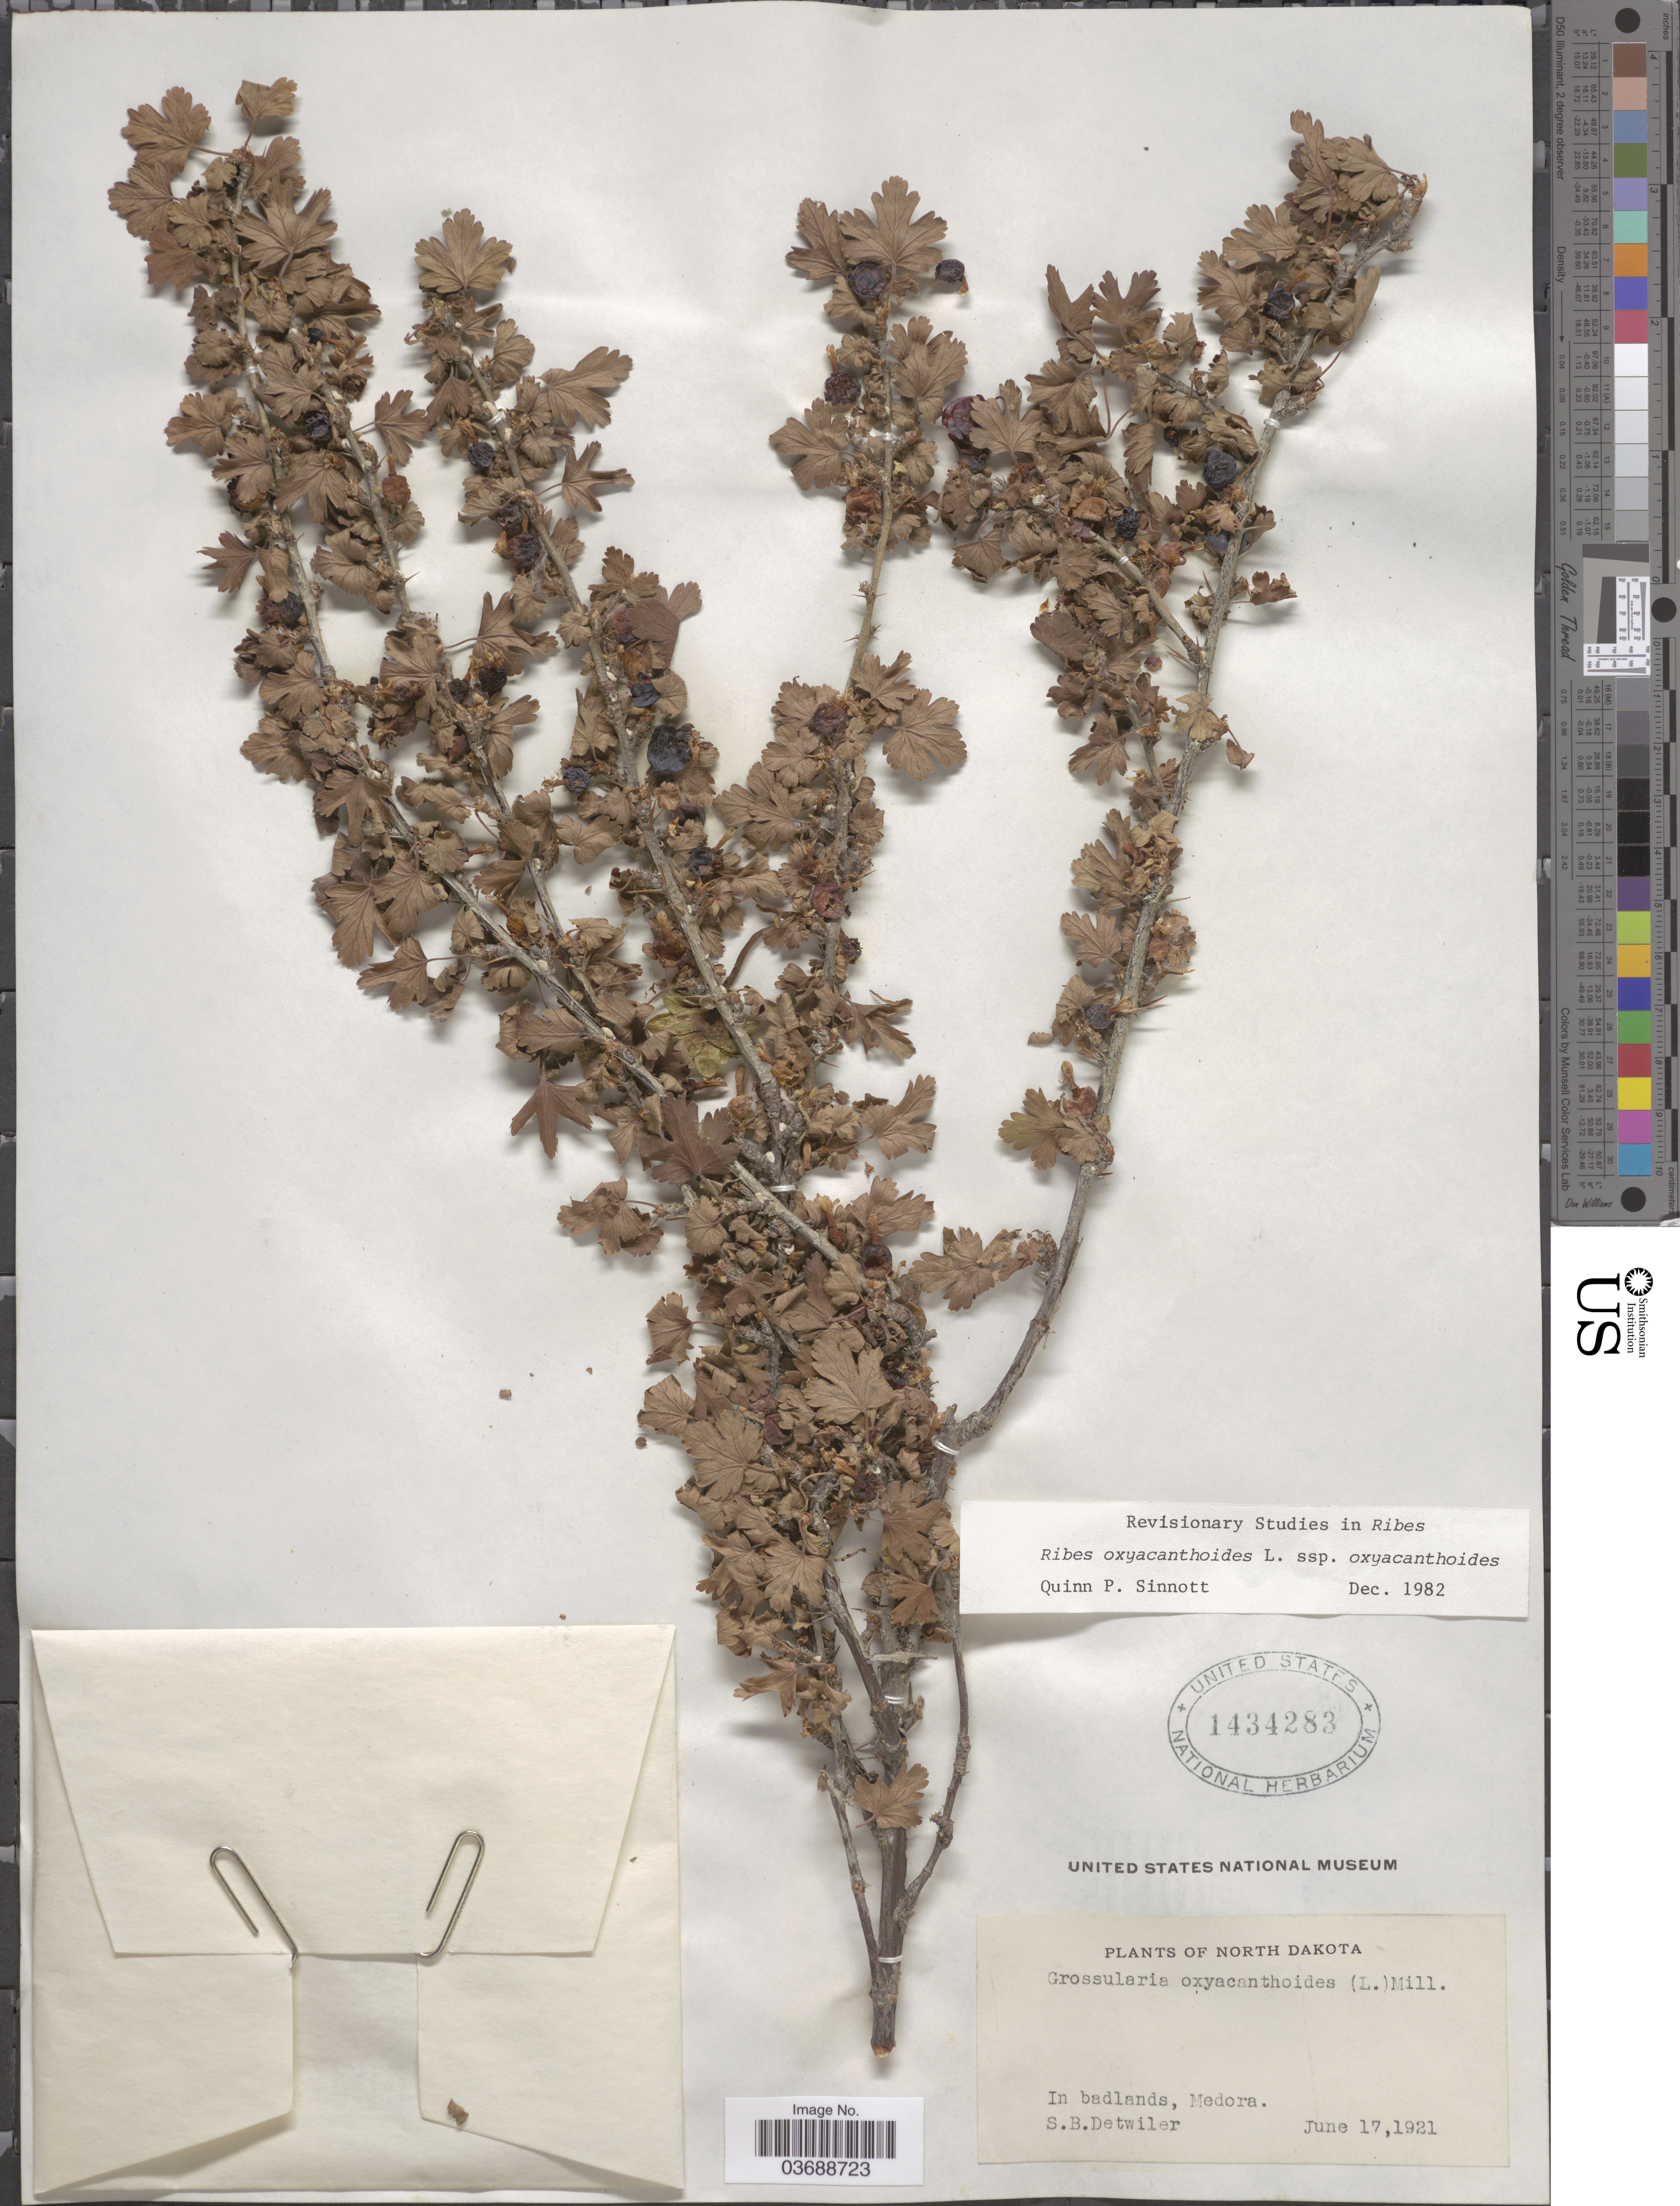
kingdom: Plantae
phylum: Tracheophyta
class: Magnoliopsida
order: Saxifragales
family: Grossulariaceae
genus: Ribes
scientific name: Ribes oxyacanthoides subsp. oxyacanthoides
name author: L.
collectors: S. Detwiler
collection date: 1921-06-17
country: United States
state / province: North Dakota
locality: In badlands, Medora.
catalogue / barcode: US 1434283